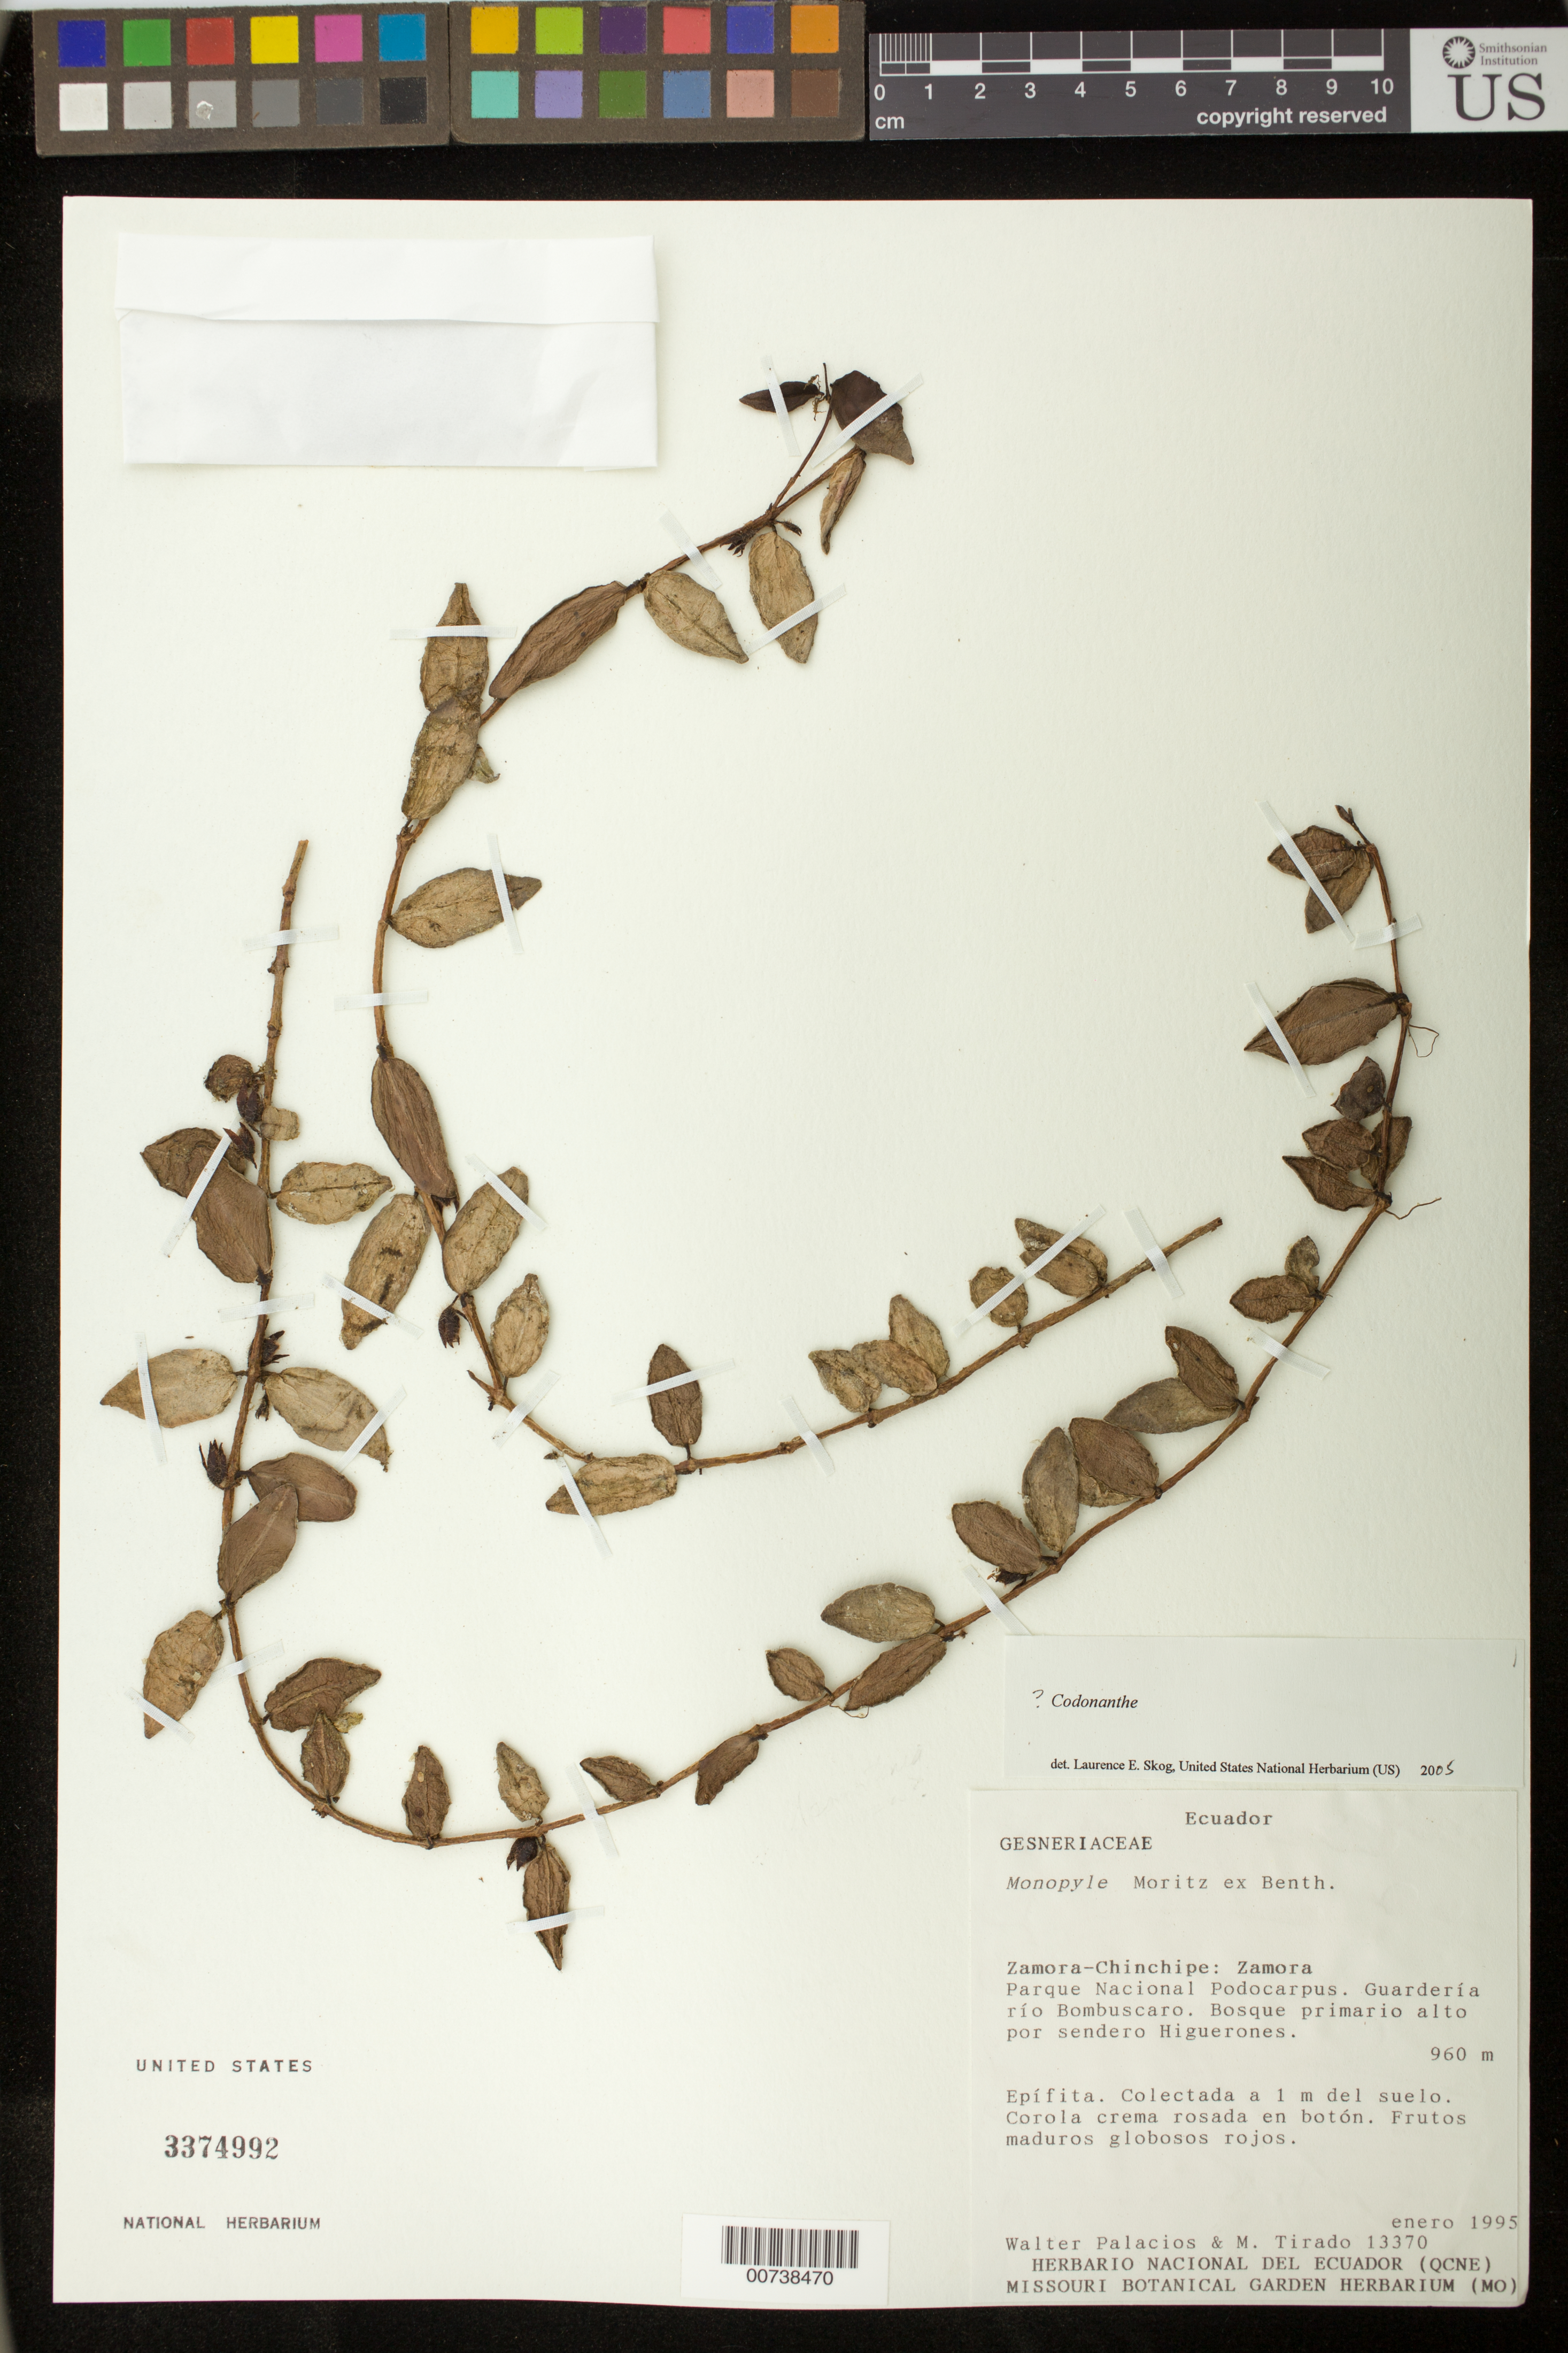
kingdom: Plantae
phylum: Tracheophyta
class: Magnoliopsida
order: Lamiales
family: Gesneriaceae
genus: Codonanthe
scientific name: Codonanthe sp.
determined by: Skog, Laurence E.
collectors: W. Palacios & M. Tirado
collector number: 13370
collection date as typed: Jan 1995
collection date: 1995-01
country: Ecuador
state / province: Zamora-Chinchipe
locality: Zamora-Chinchipe: Zamora. Parque Nacional Podocarpus, Guardería río Bombuscaro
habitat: Bosque primario alto por sendero Higuerones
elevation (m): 960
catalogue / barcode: US 3374992